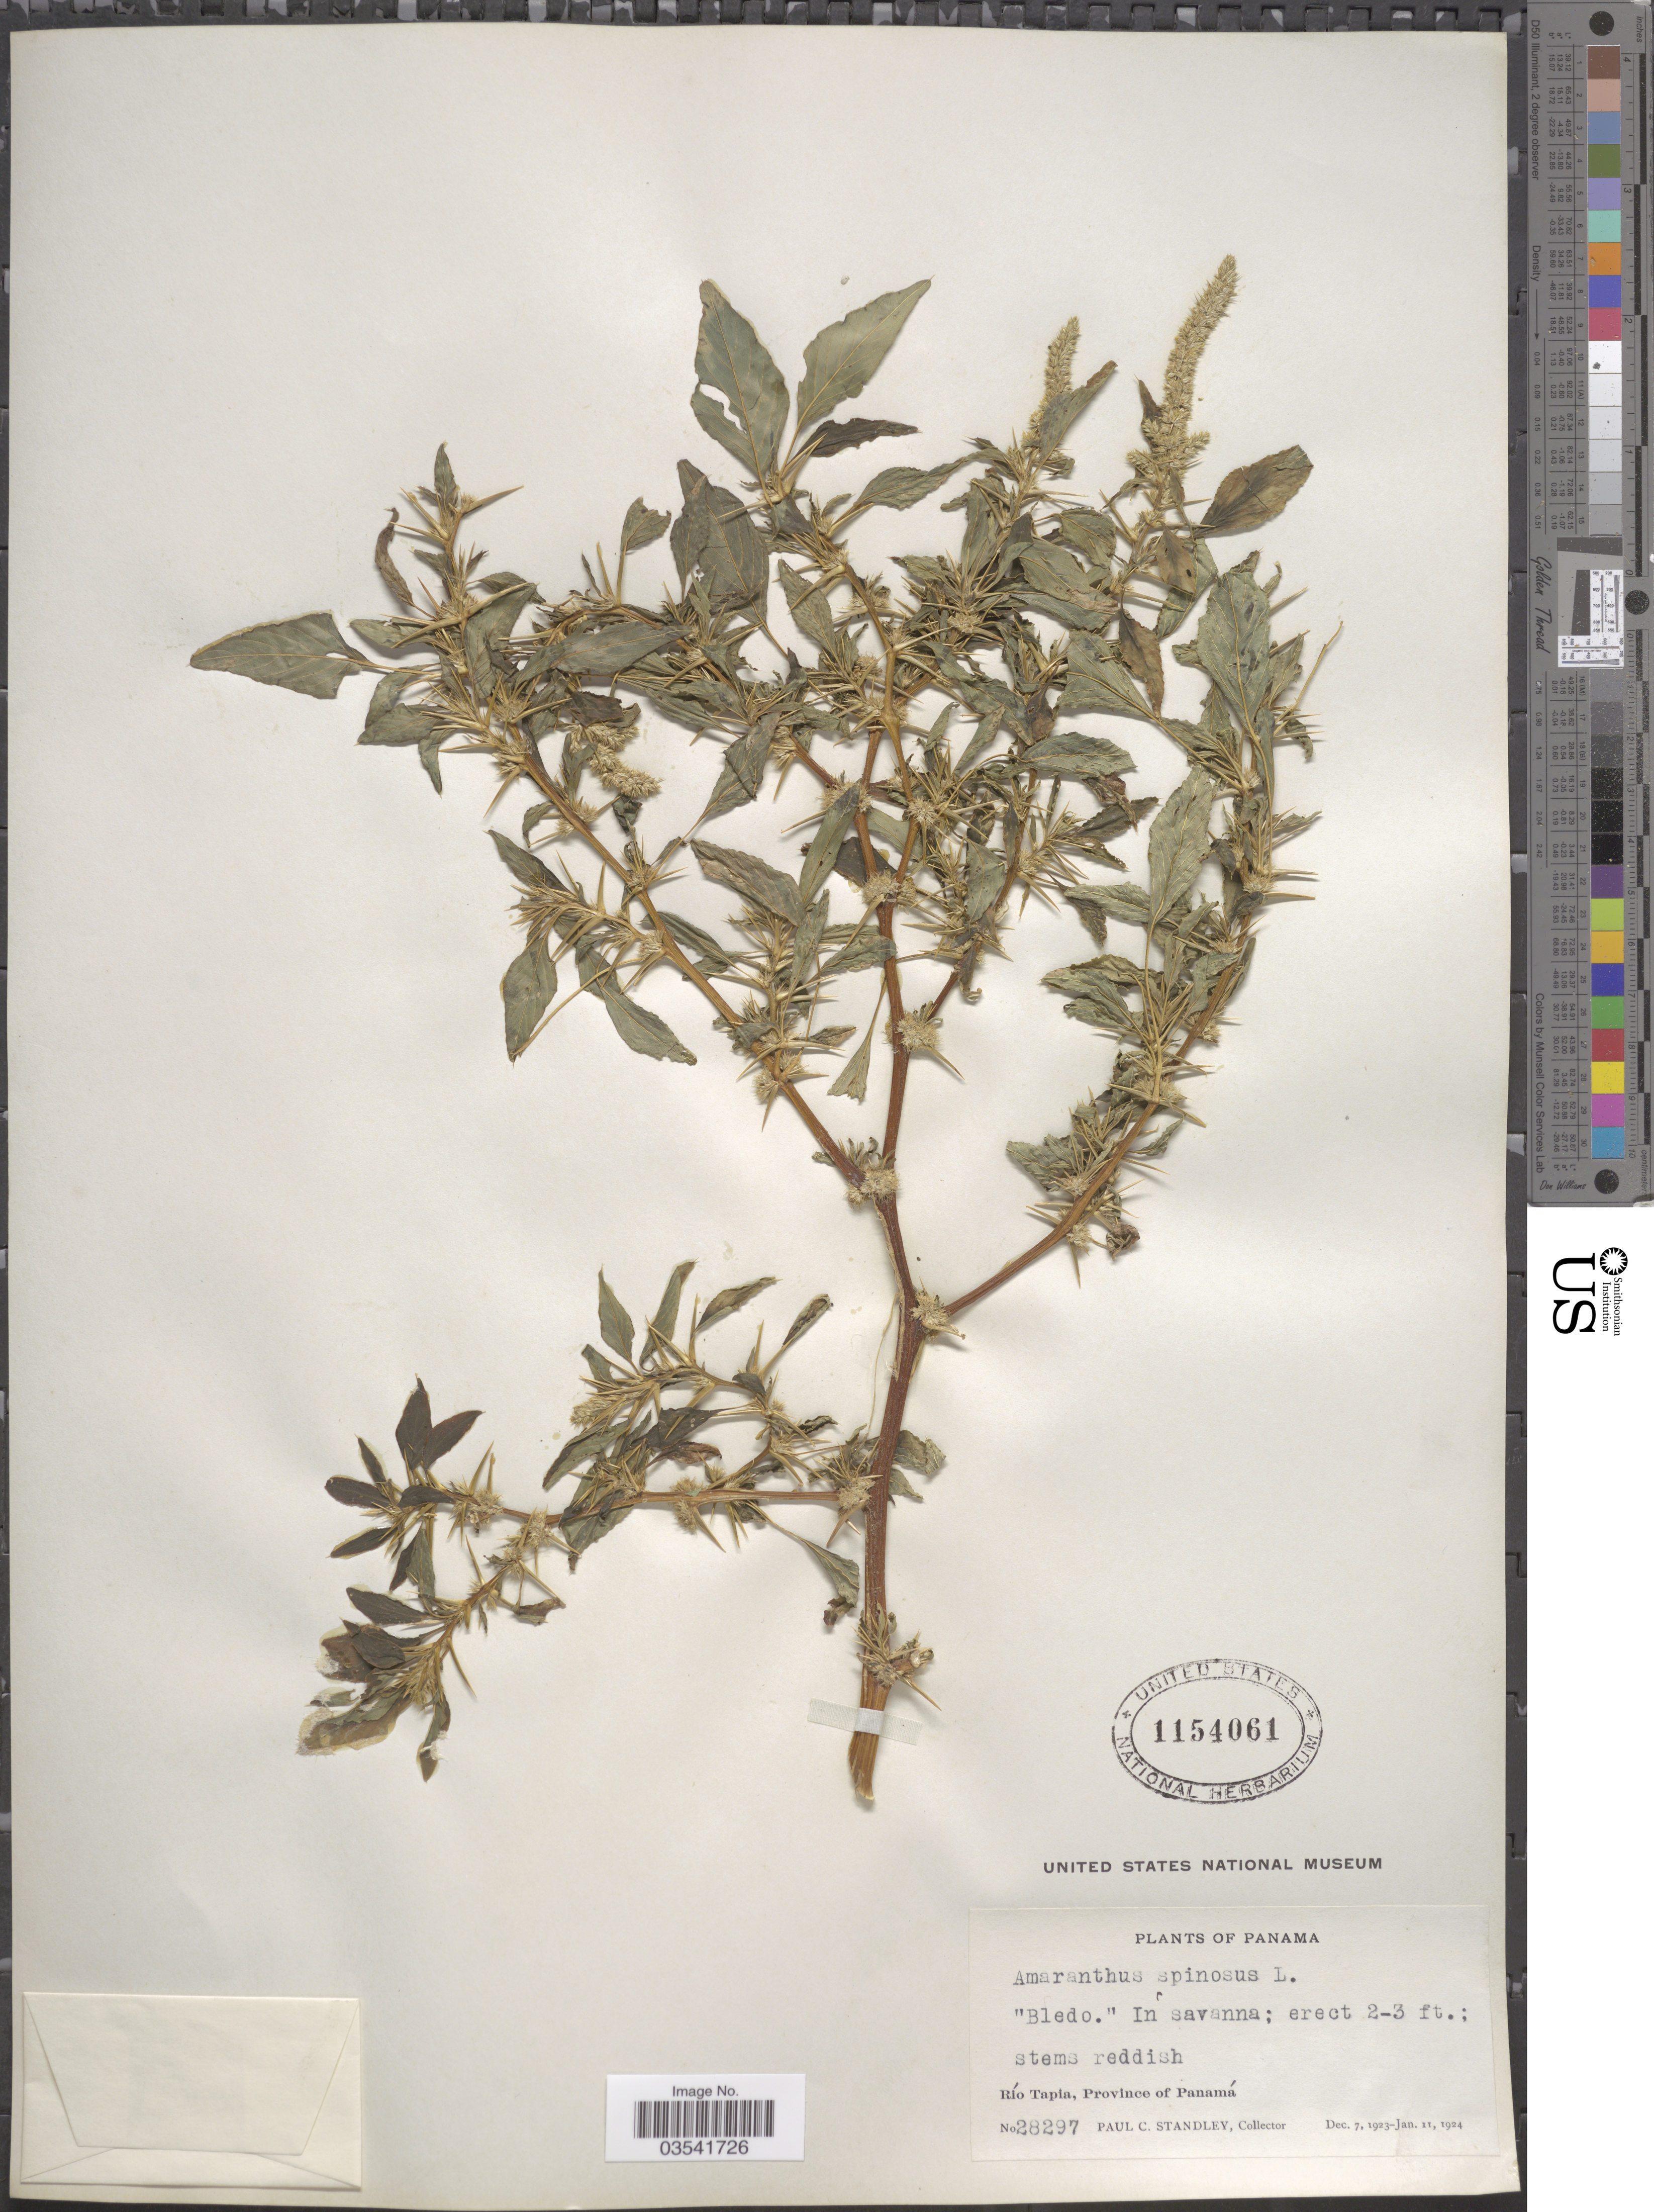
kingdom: Plantae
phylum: Tracheophyta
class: Magnoliopsida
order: Caryophyllales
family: Amaranthaceae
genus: Amaranthus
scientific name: Amaranthus spinosus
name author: L.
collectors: P. C. Standley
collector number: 28297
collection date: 1923-12-07/1924-01-11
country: Panama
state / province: Panamá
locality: Río Tapia.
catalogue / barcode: US 1154061